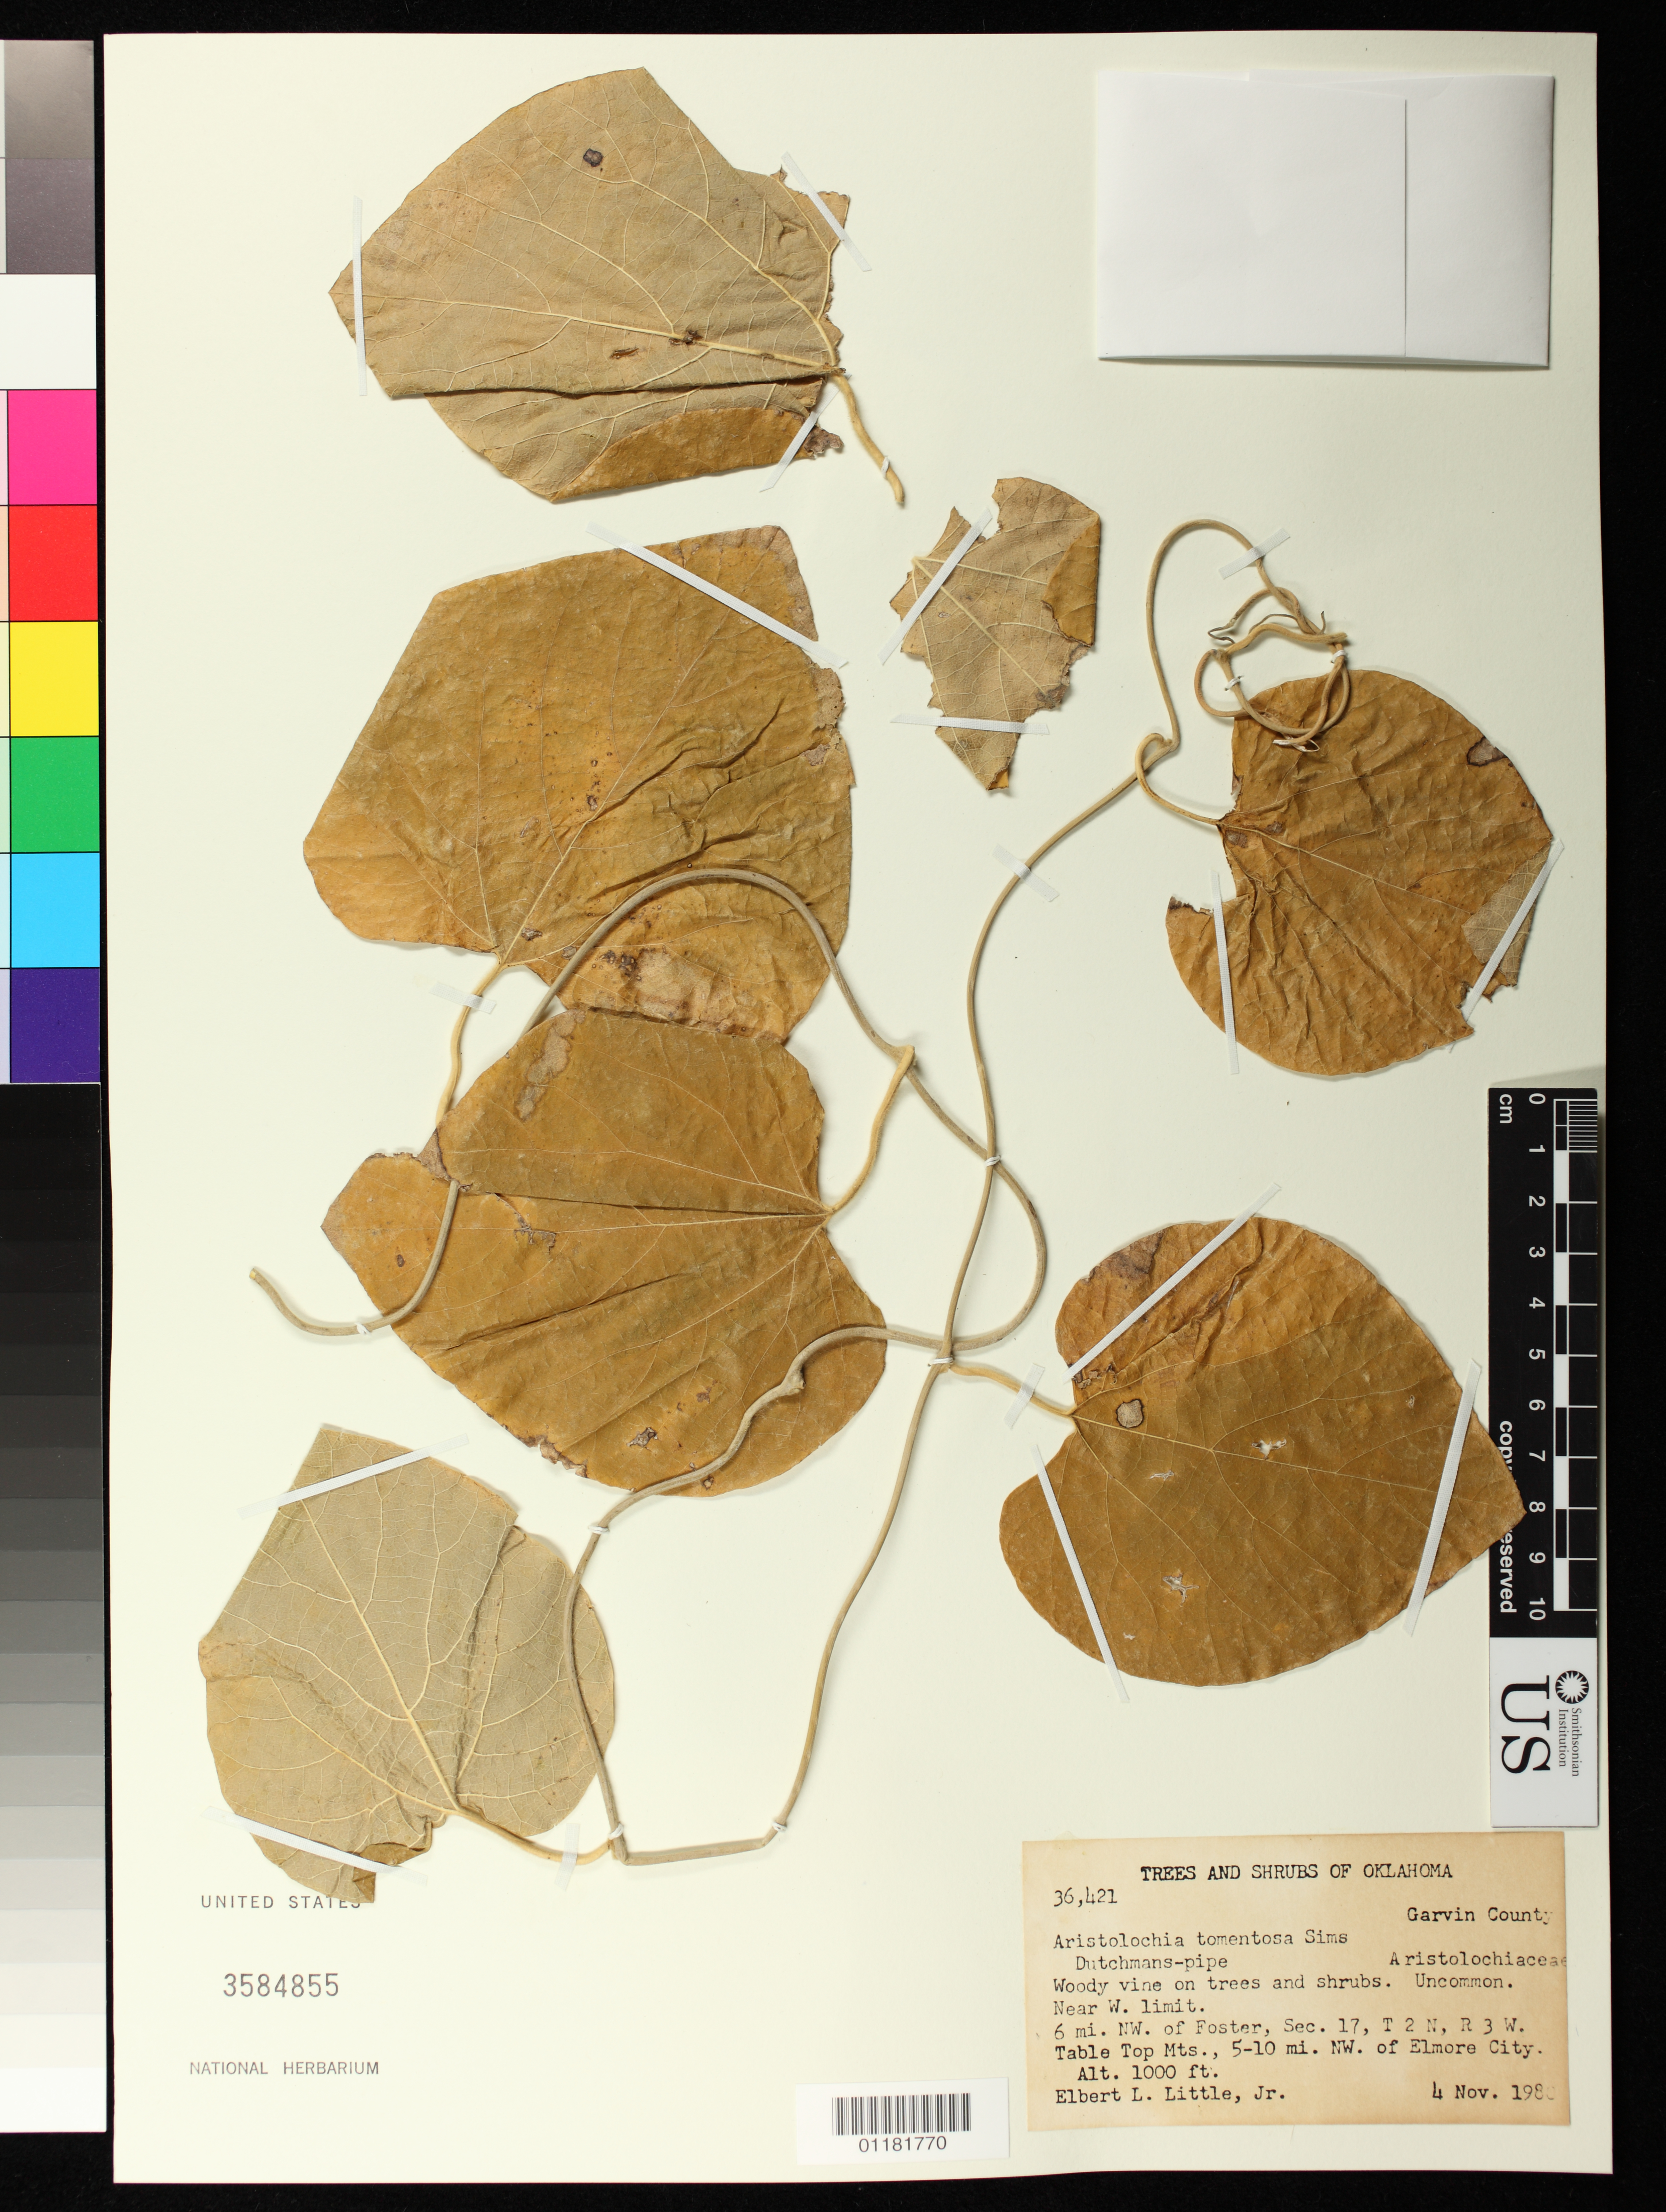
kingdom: Plantae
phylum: Tracheophyta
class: Magnoliopsida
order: Piperales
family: Aristolochiaceae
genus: Aristolochia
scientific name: Aristolochia tomentosa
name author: Sims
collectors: E. L. Little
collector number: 36421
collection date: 1980-11-04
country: United States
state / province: Oklahoma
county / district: Garvin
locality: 6 mi. NW. of Foster, Sec.17, T 2 N, R 3 W. Table Top Mts., 5-10 mi. NW of Elmore City. Garvin County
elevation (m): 305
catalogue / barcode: US 3584855